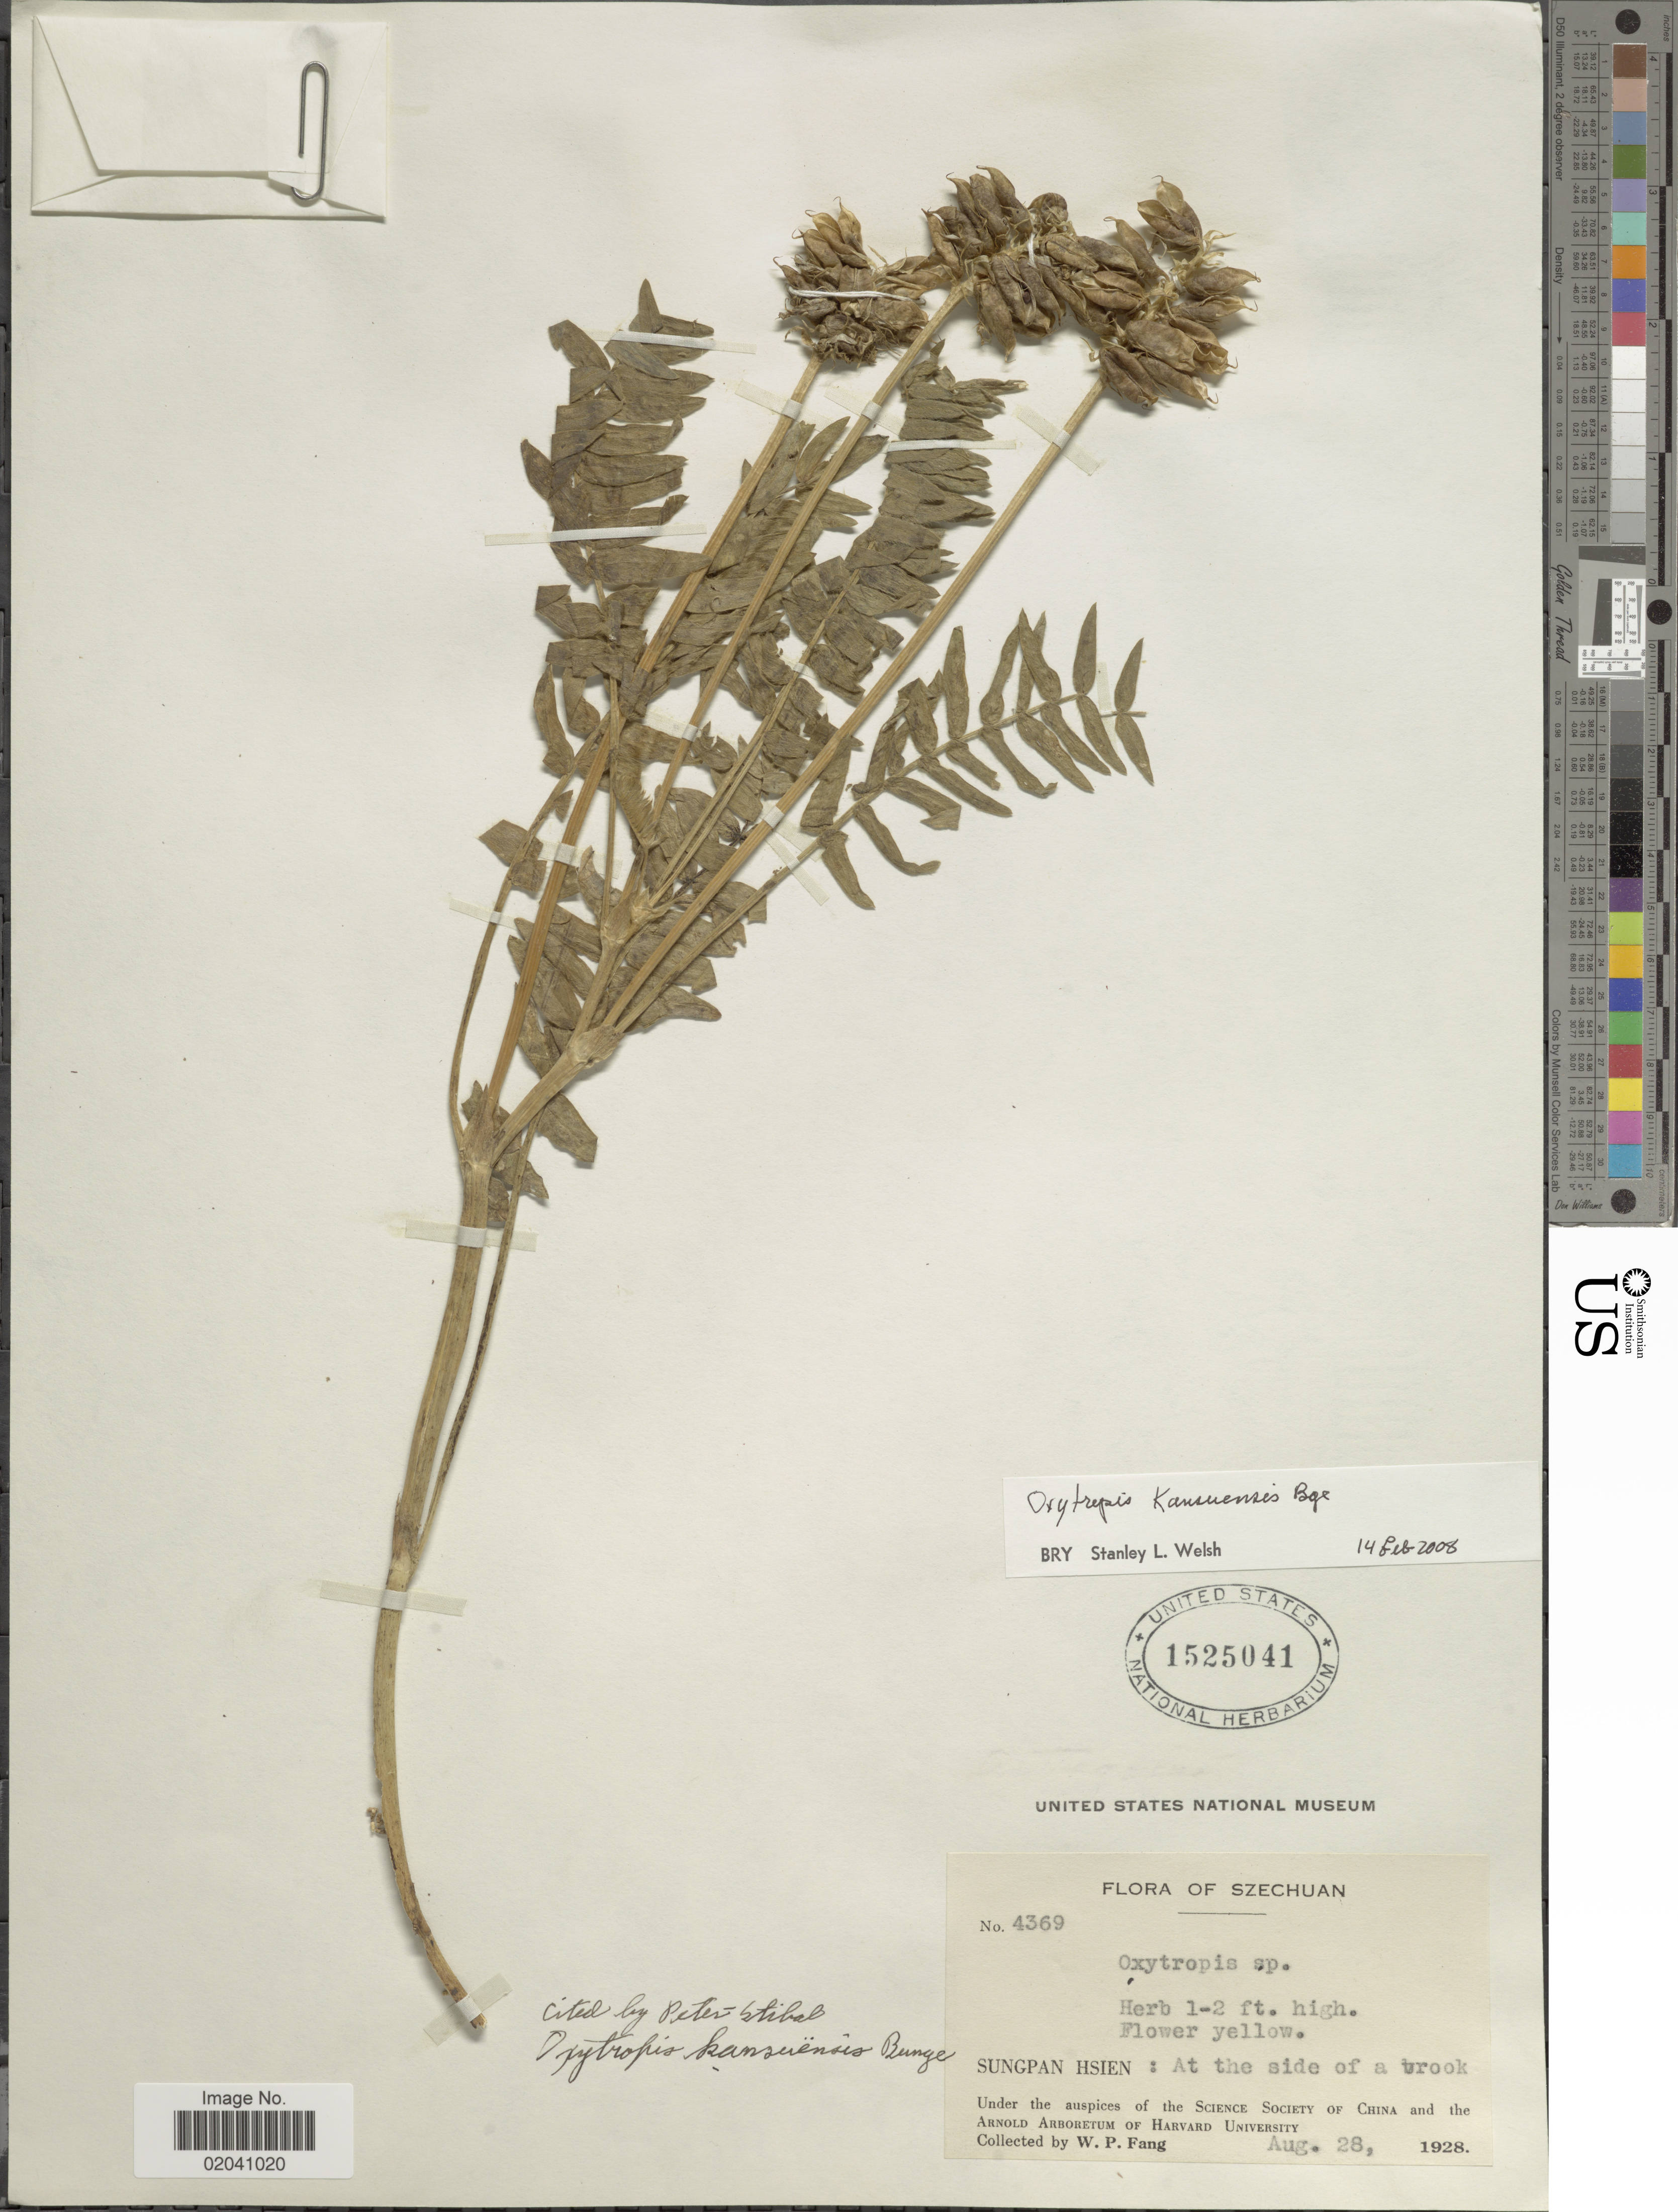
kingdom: Plantae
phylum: Tracheophyta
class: Magnoliopsida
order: Fabales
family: Fabaceae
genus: Oxytropis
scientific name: Oxytropis kansuensis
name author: Bunge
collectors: W. P. Fang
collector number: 4369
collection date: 1928-08-28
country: China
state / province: Sichuan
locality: Szechuan, Sungpan Hsien: at the side of a crook [interpreted]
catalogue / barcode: US 1525041